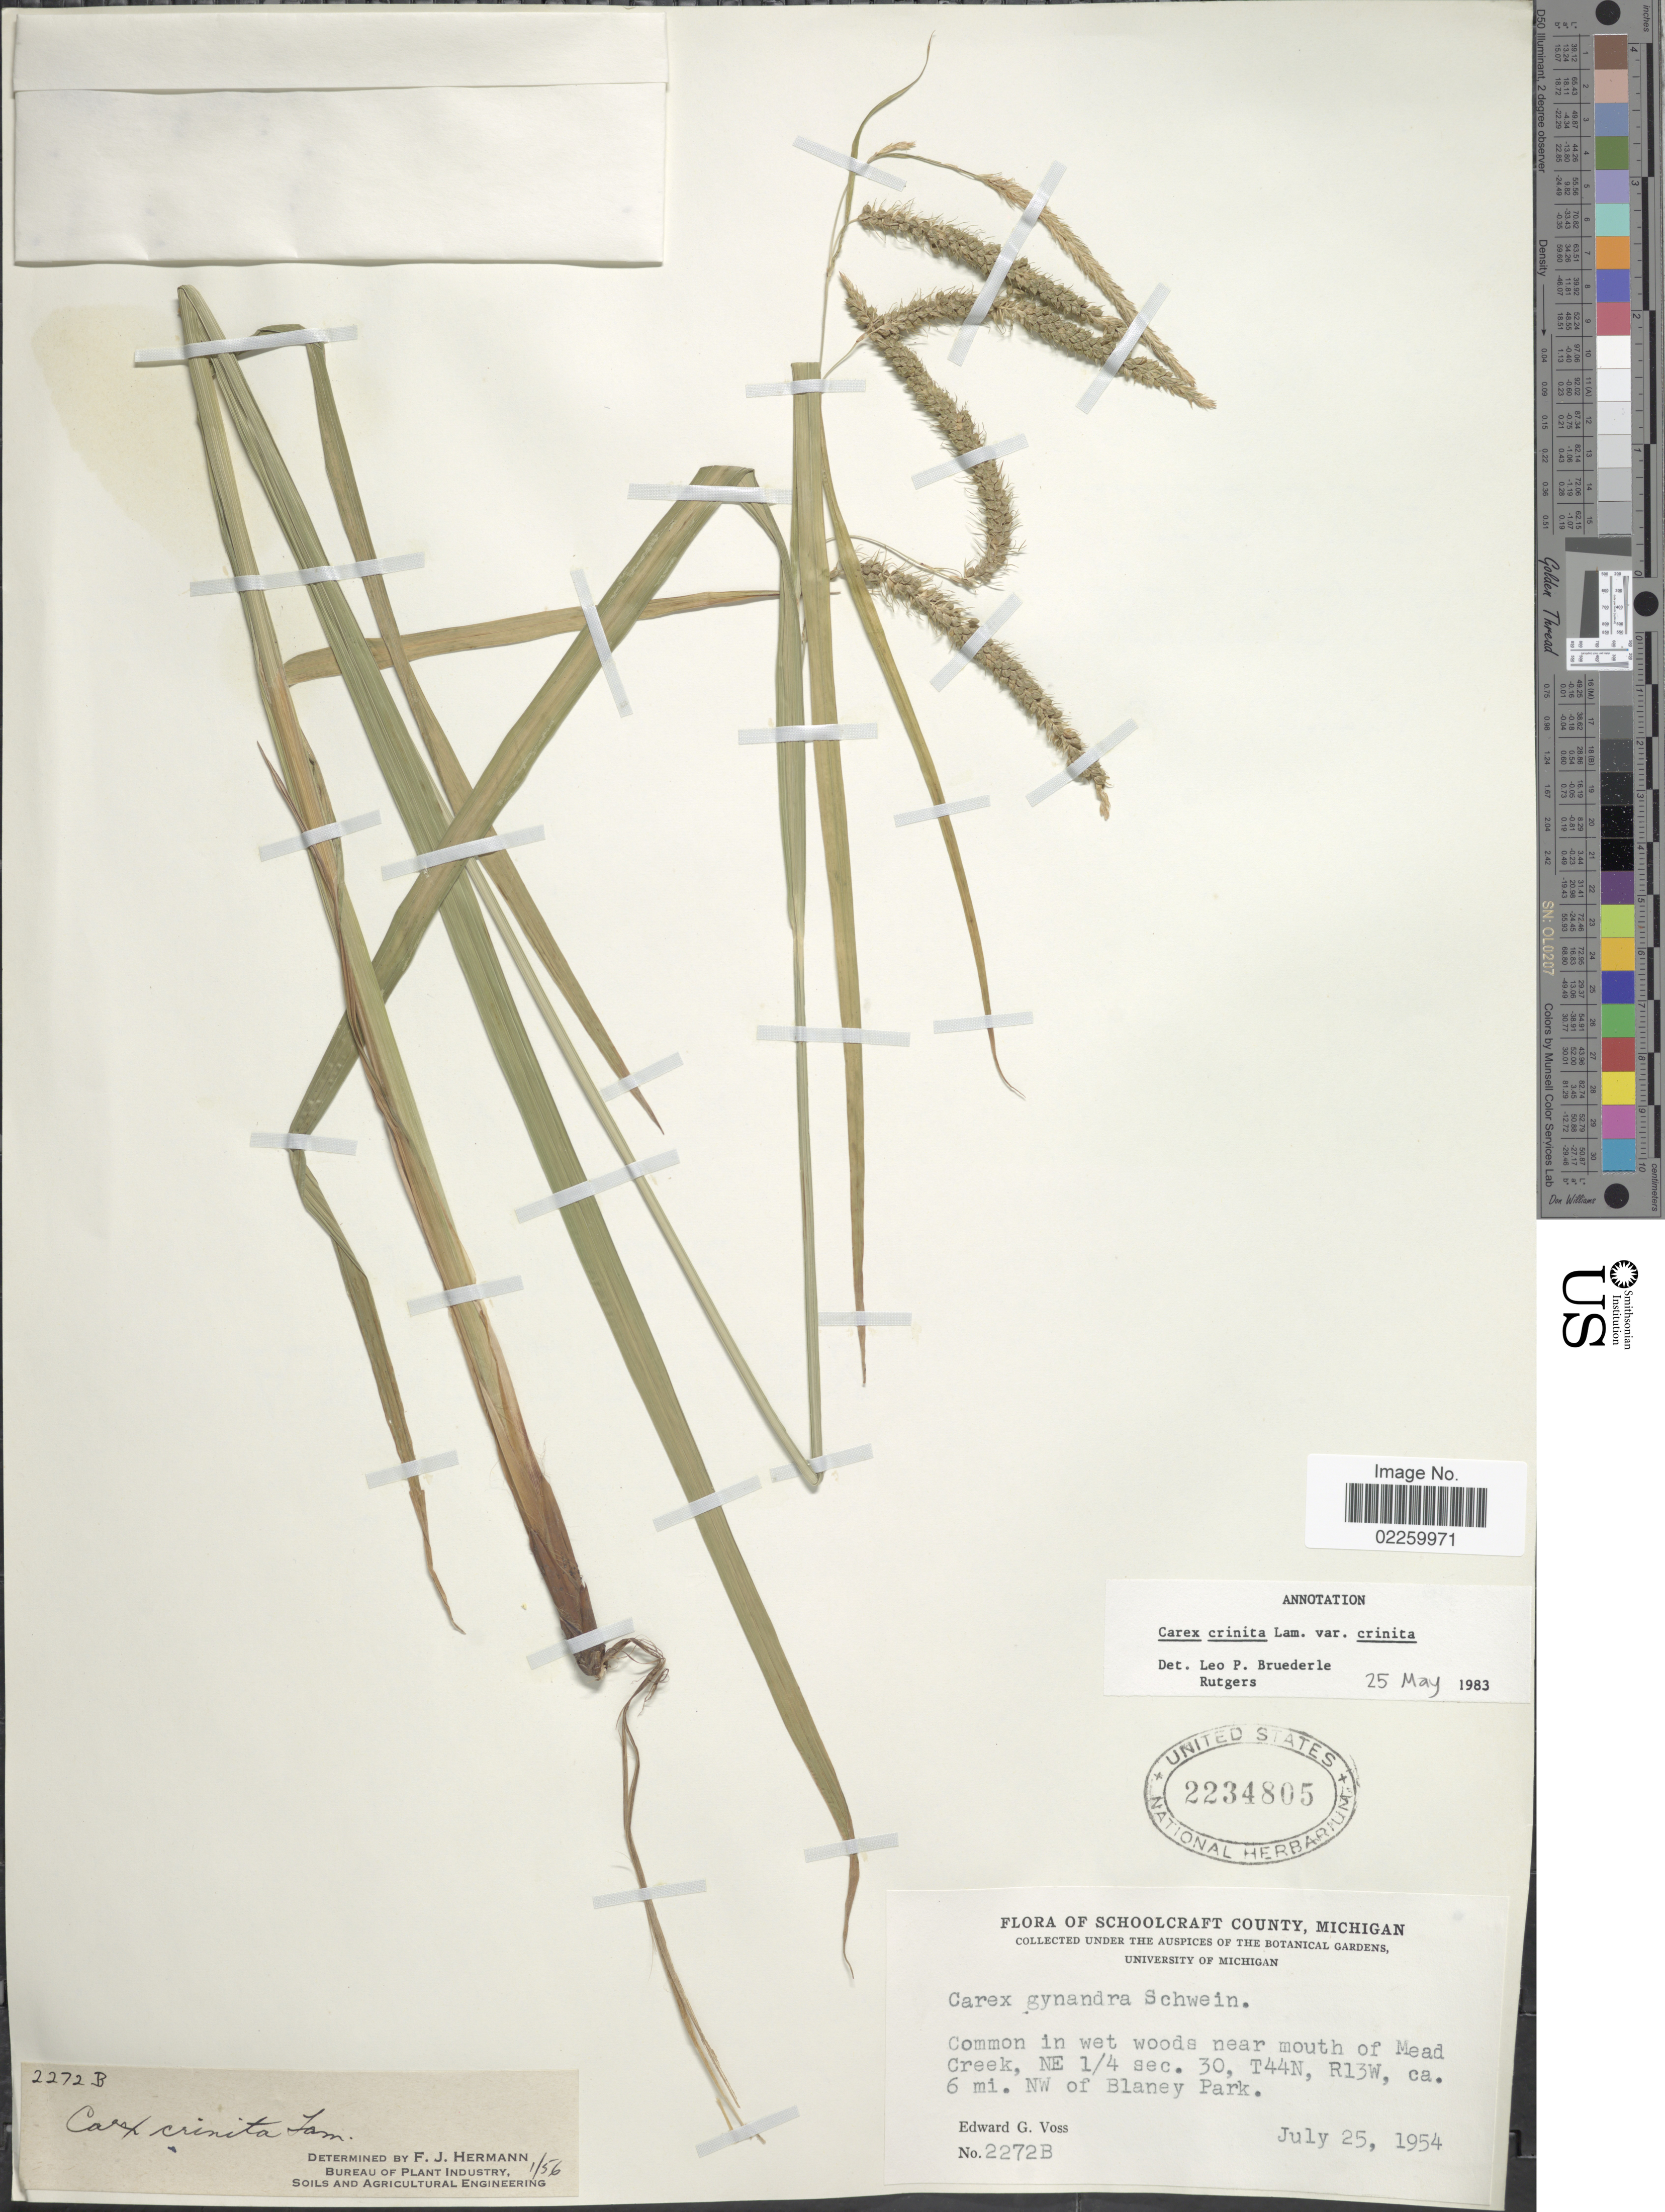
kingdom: Plantae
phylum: Tracheophyta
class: Liliopsida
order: Poales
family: Cyperaceae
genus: Carex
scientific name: Carex crinita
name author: Lam.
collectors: E. G. Voss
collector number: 2272B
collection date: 1954-07-25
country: United States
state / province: Michigan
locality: Schoolcraft County, in wet woods near mouth of Mead CReek, NE ¼ sec. 30, T44N, R13W, 6 mi. NW of Blaney Park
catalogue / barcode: US 2234805